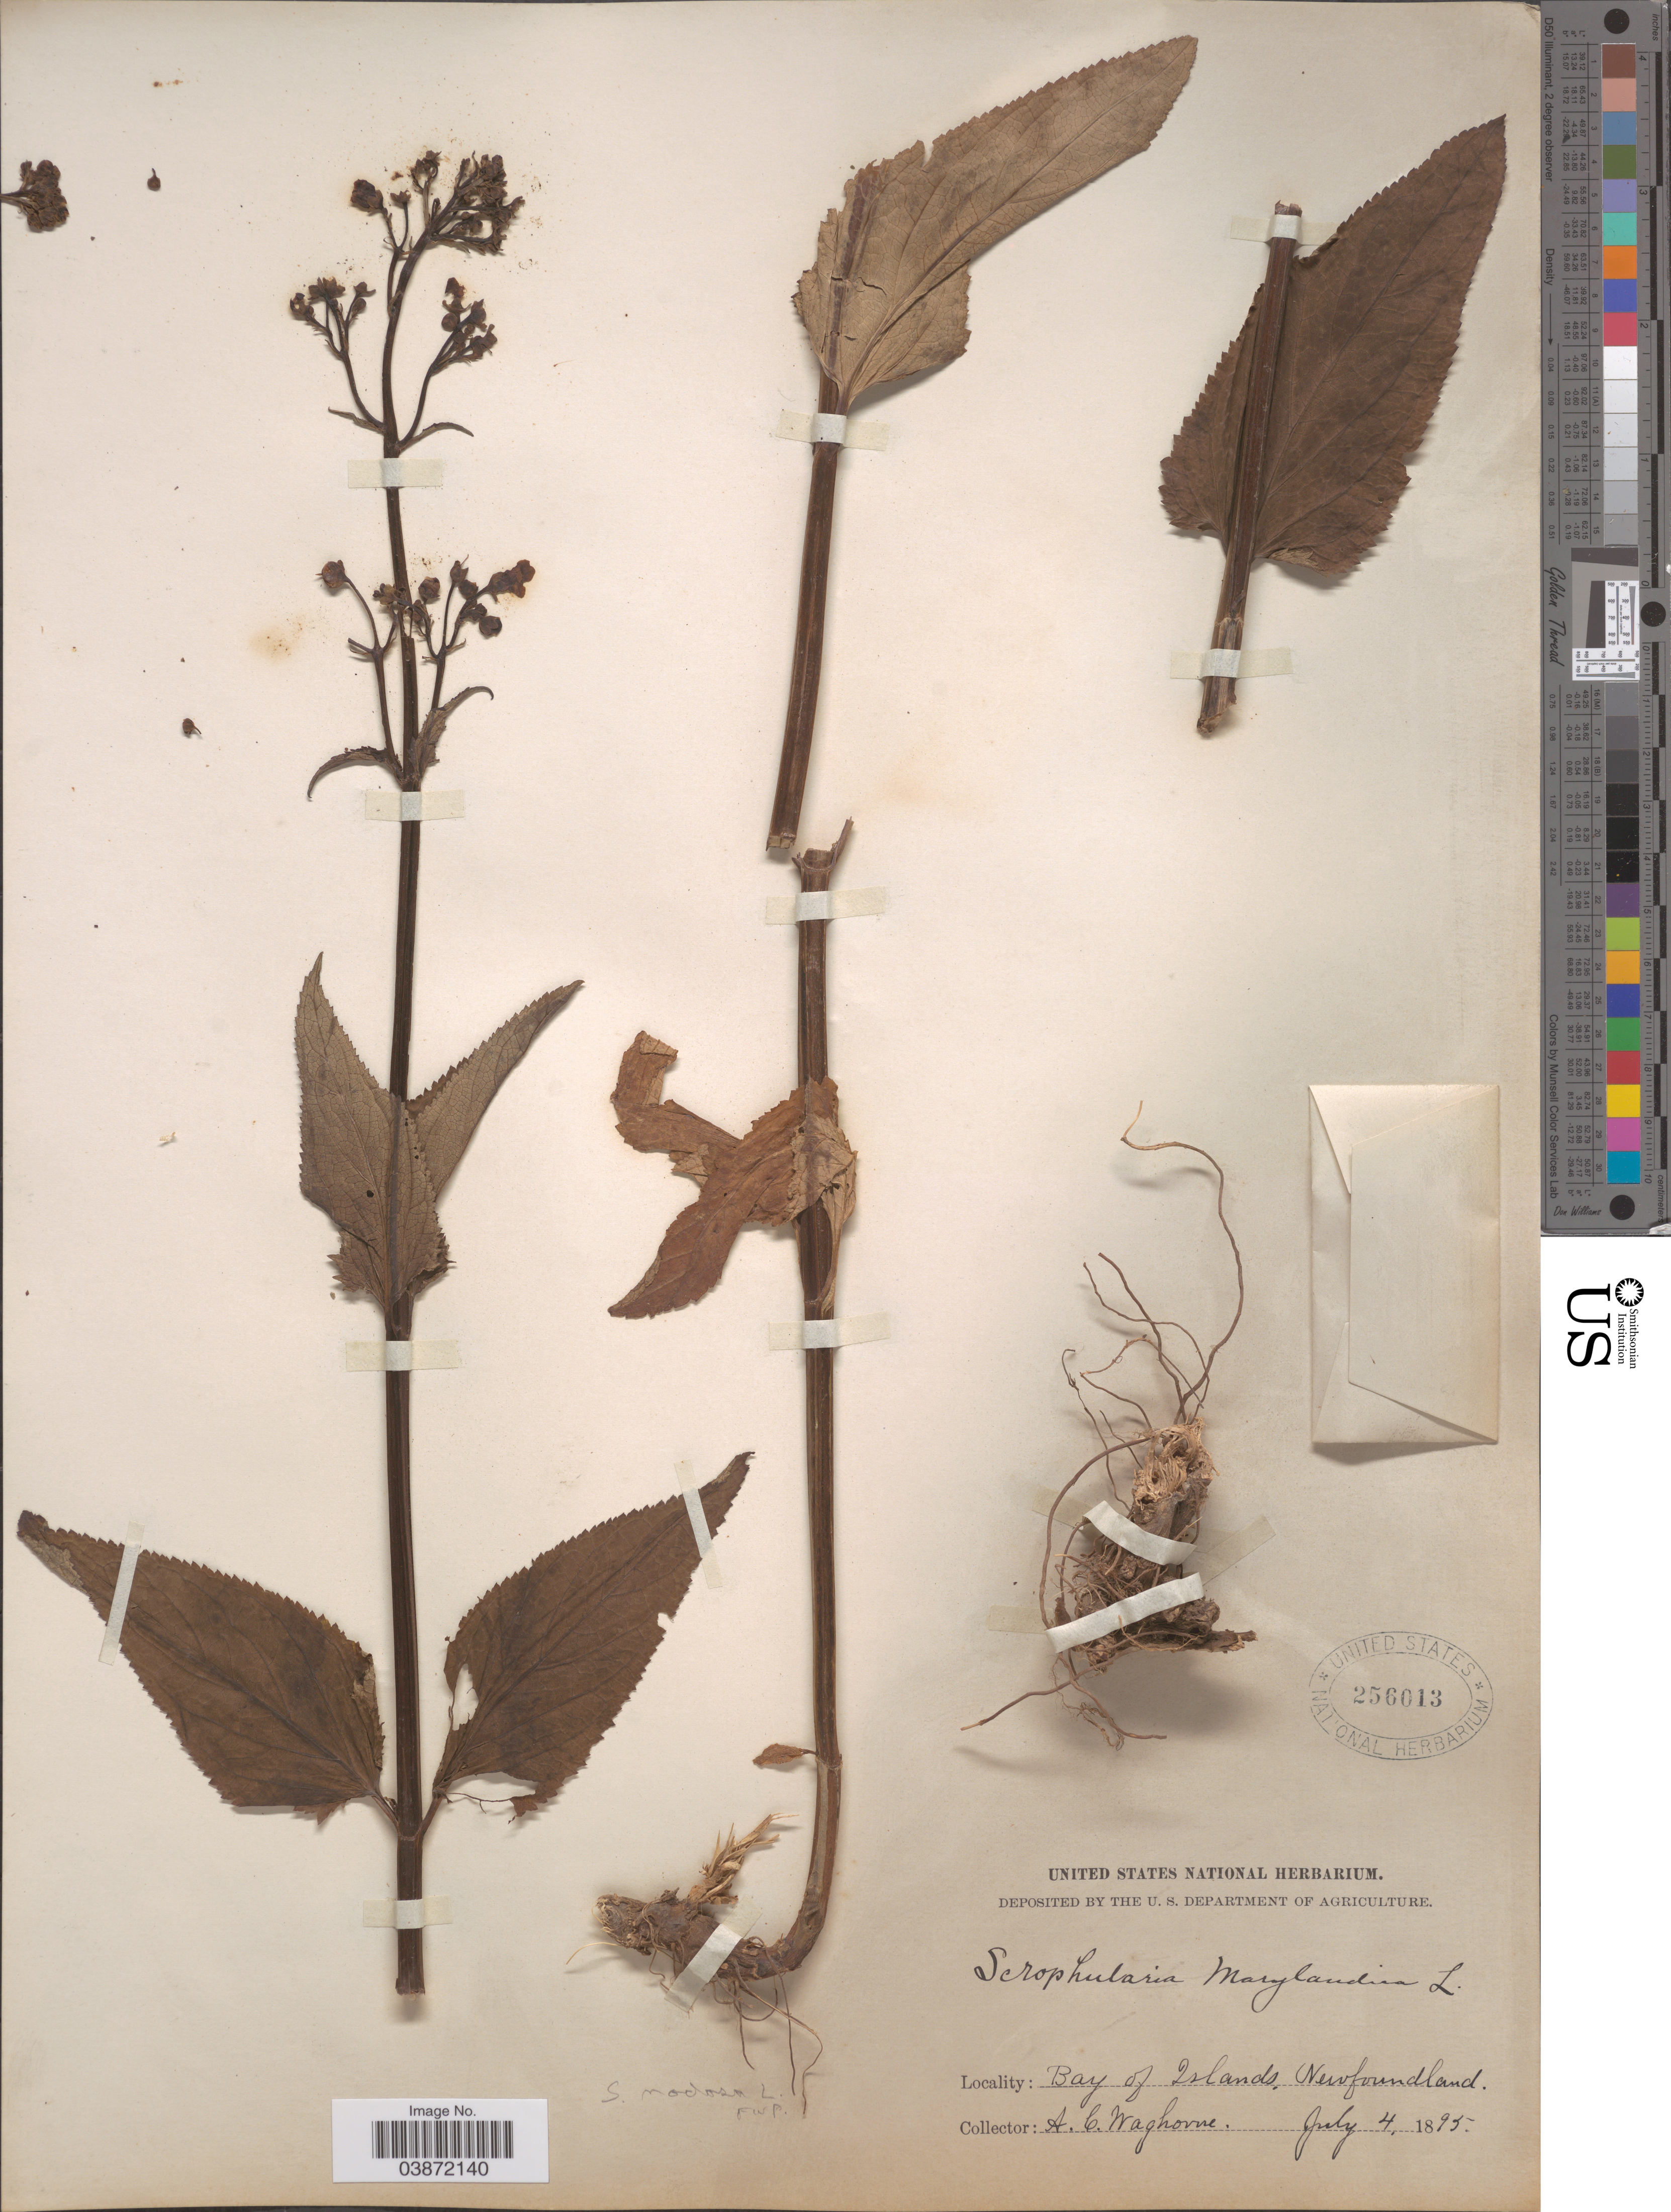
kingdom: Plantae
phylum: Tracheophyta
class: Magnoliopsida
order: Lamiales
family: Scrophulariaceae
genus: Scrophularia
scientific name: Scrophularia nodosa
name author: L.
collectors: A. Waghorne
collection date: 1895-07-04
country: Canada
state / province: Newfoundland and Labrador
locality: Bay of Islands.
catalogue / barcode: US 256013